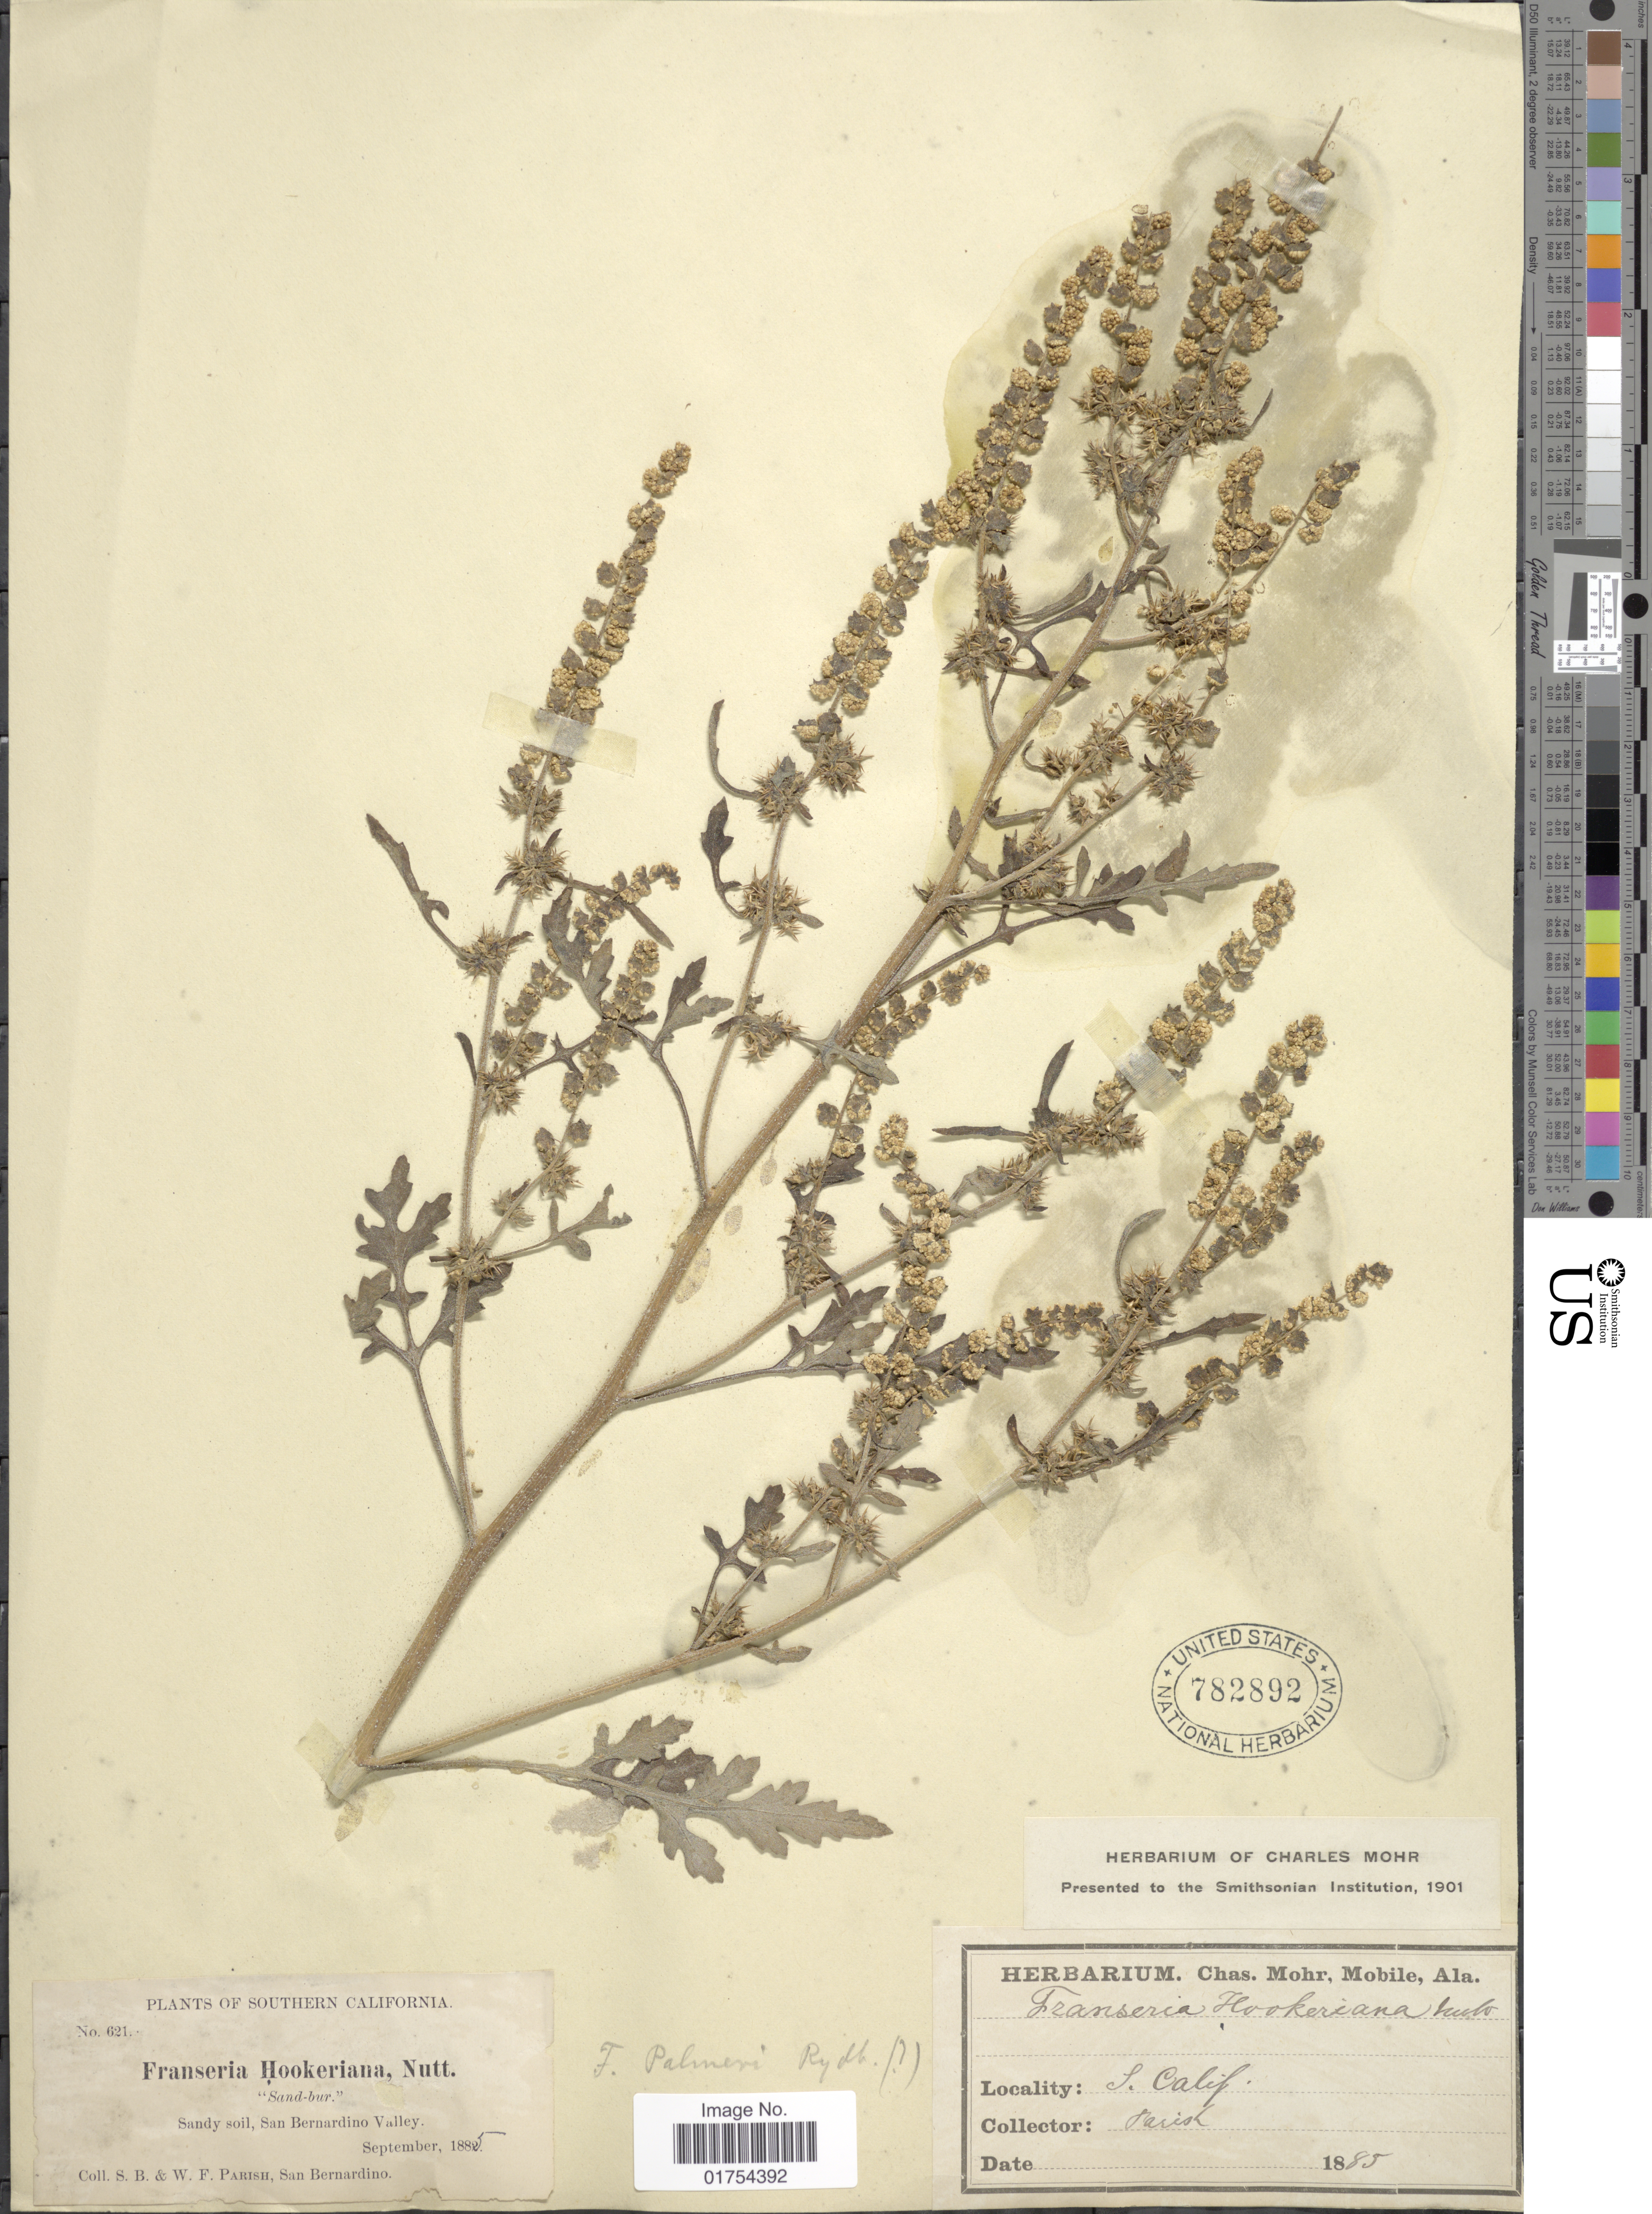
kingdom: Plantae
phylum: Tracheophyta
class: Magnoliopsida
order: Asterales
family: Asteraceae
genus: Franseria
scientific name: Franseria acanthicarpa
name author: Coville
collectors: S. B. Parish & W. F. Parish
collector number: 621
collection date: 1885-09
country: United States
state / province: California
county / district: San Bernardino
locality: Southern California, San Bernardino Valley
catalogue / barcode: US 782892